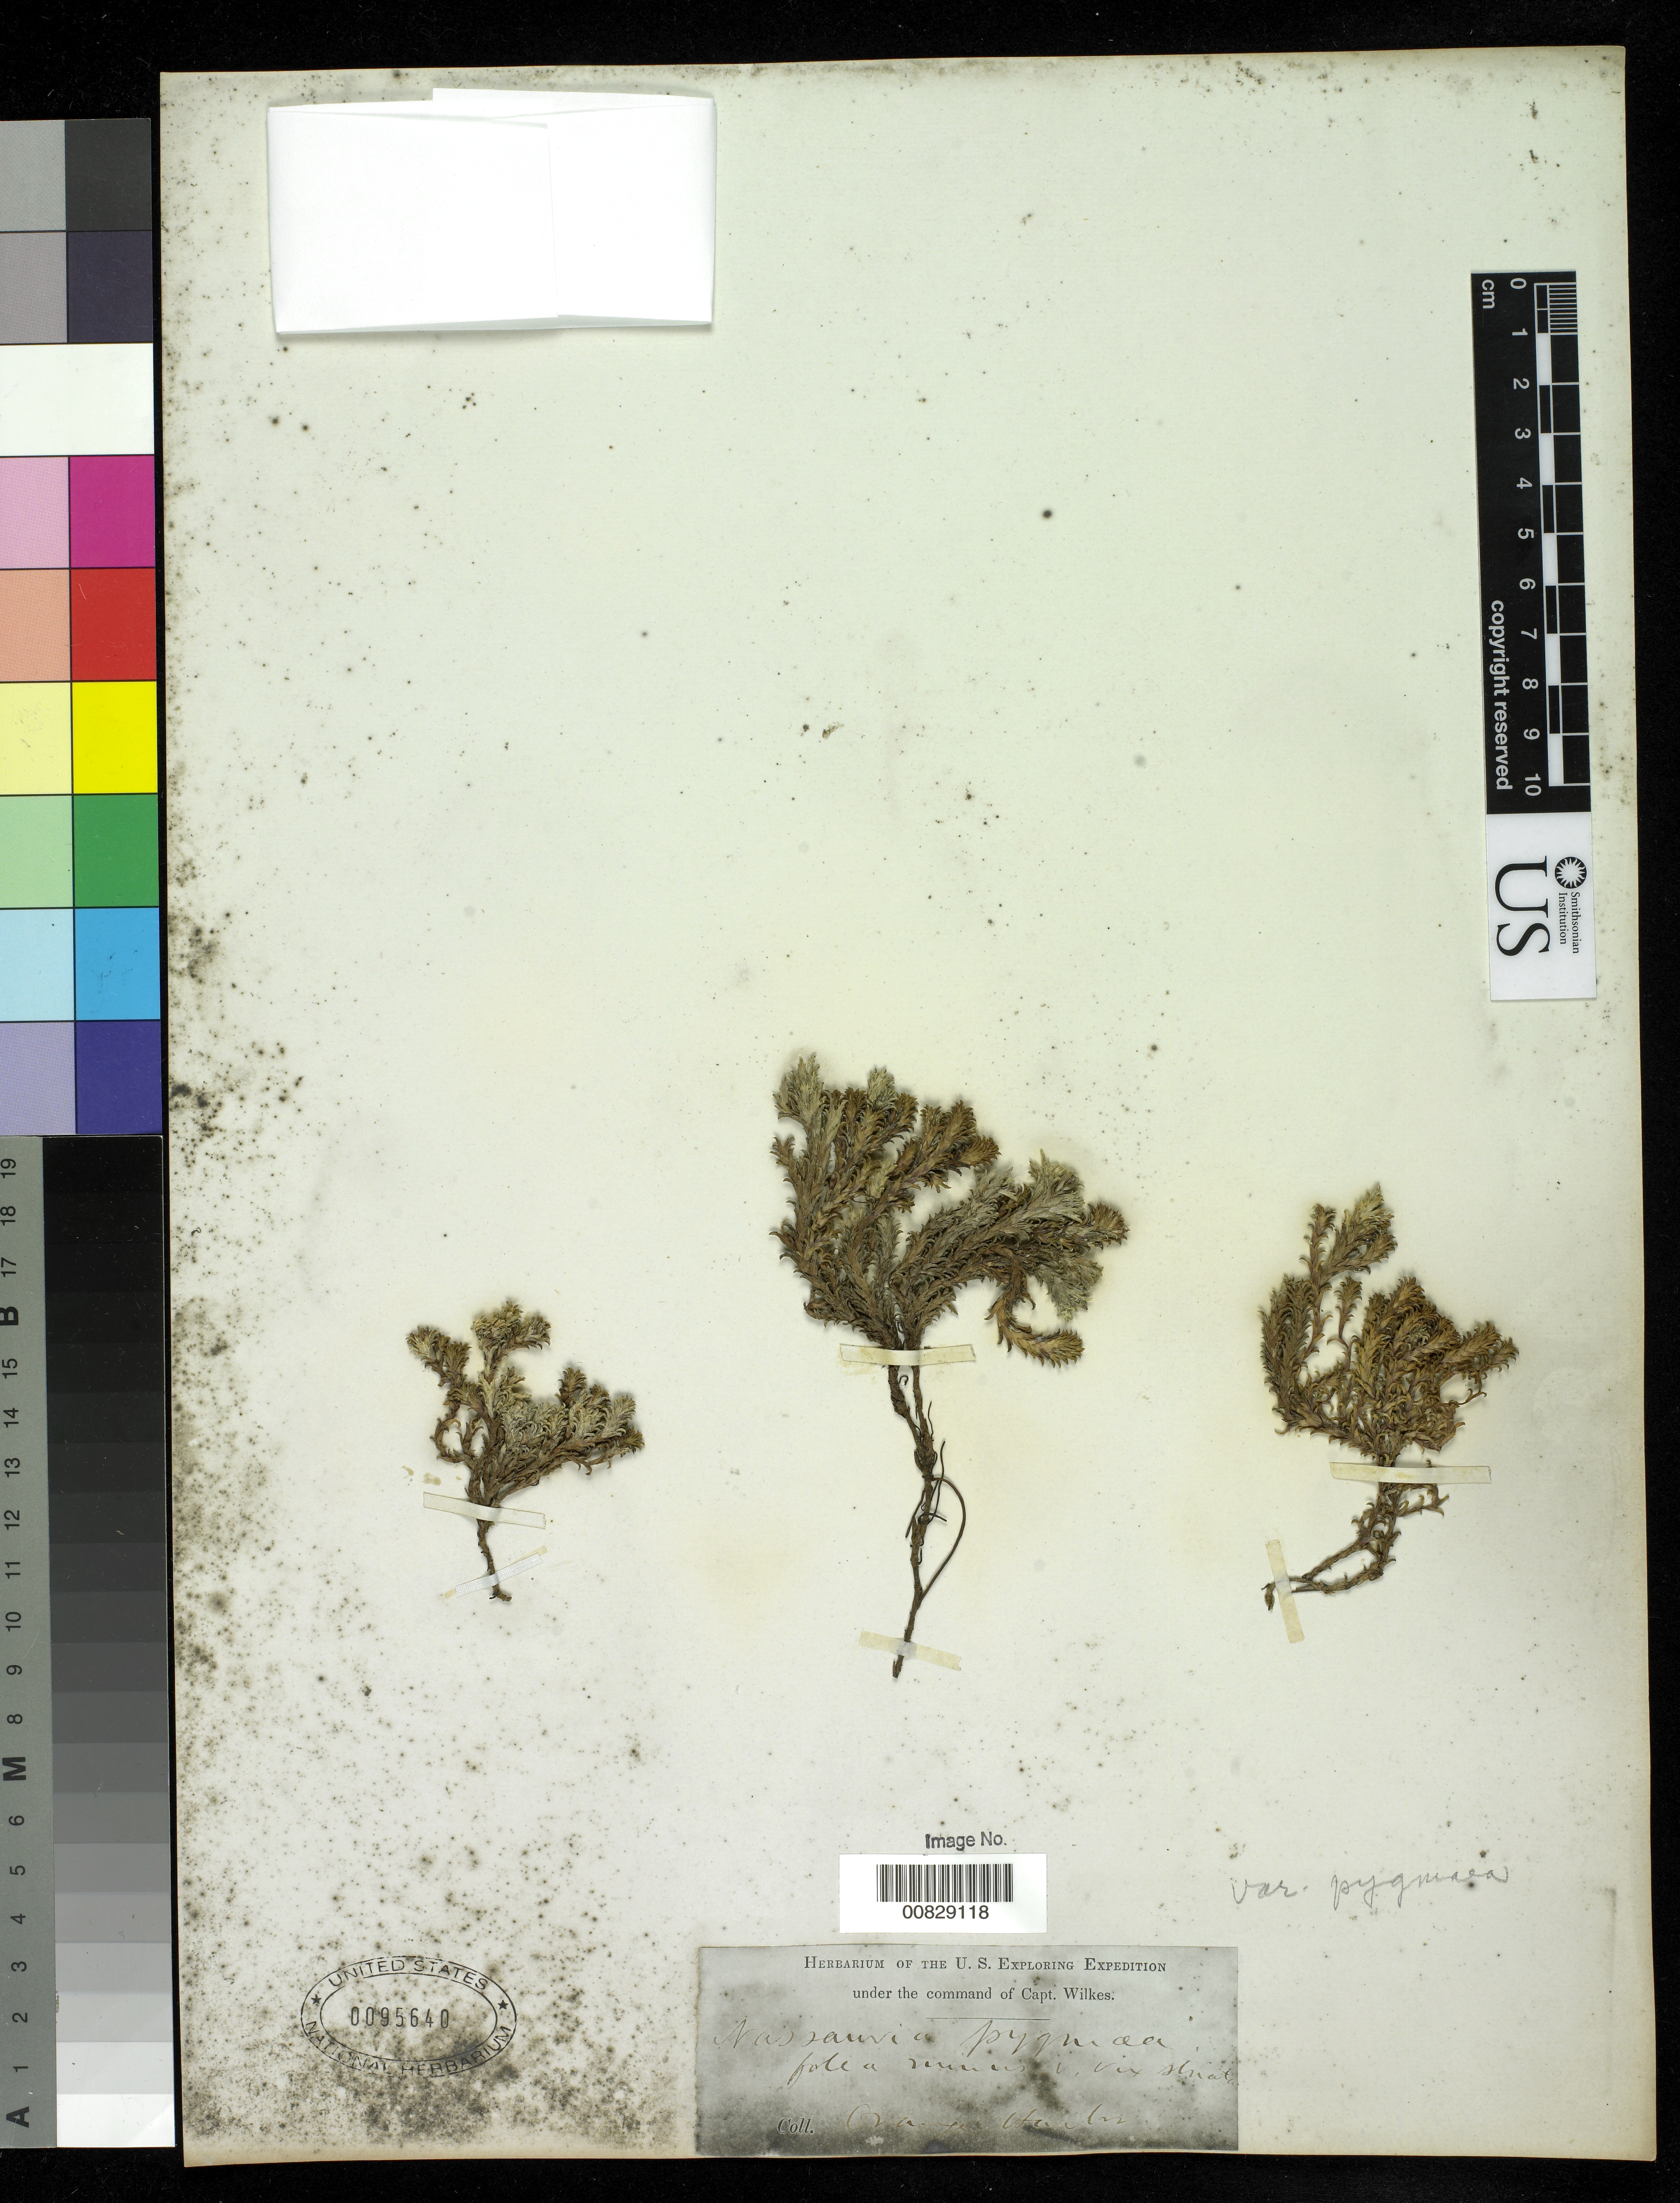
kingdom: Plantae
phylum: Tracheophyta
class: Magnoliopsida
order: Asterales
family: Asteraceae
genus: Nassauvia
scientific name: Nassauvia pygmaea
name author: (Cass.) Hook. f.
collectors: Wilkes Explor. Exped.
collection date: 1838/1842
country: Argentina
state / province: Tierra del Fuego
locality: Orange Harbor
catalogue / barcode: US 95640